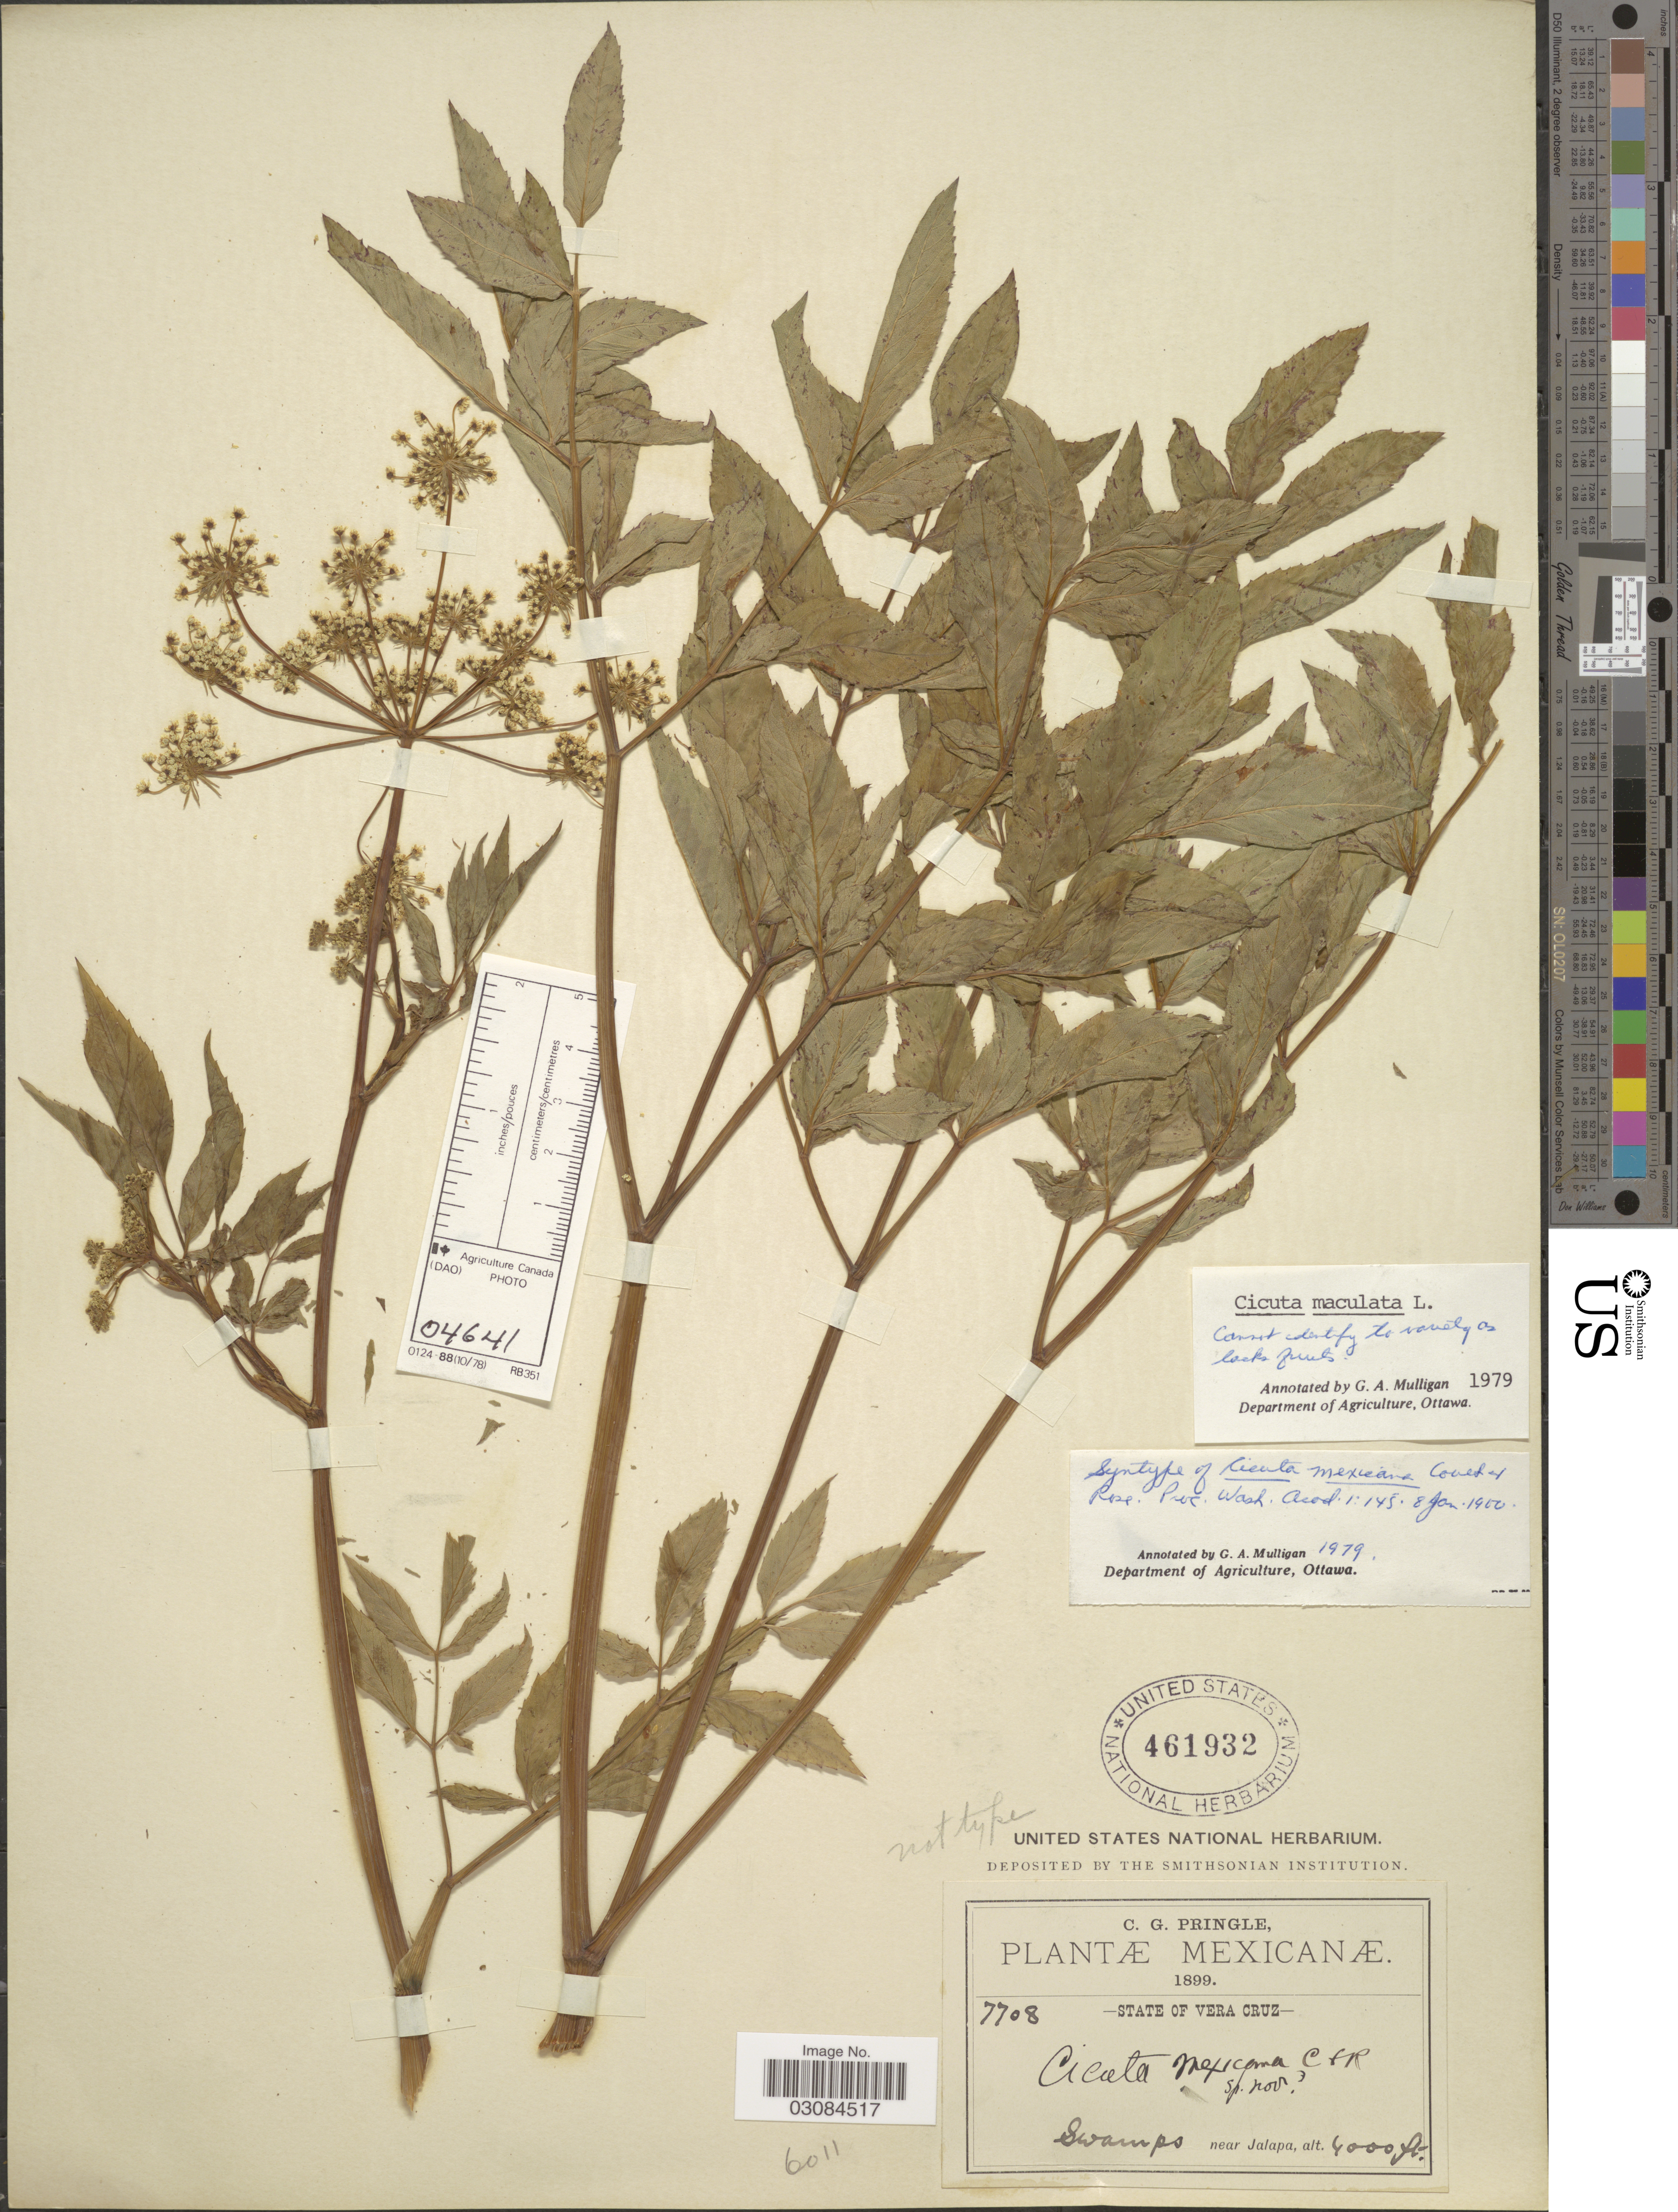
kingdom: Plantae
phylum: Tracheophyta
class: Magnoliopsida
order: Apiales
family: Apiaceae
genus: Cicuta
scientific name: Cicuta maculata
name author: L.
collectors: C. G. Pringle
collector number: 7708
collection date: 1899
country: Mexico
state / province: Veracruz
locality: State of Vera Cruz. Swamps near Jalapa.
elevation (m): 1219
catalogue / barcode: US 461932